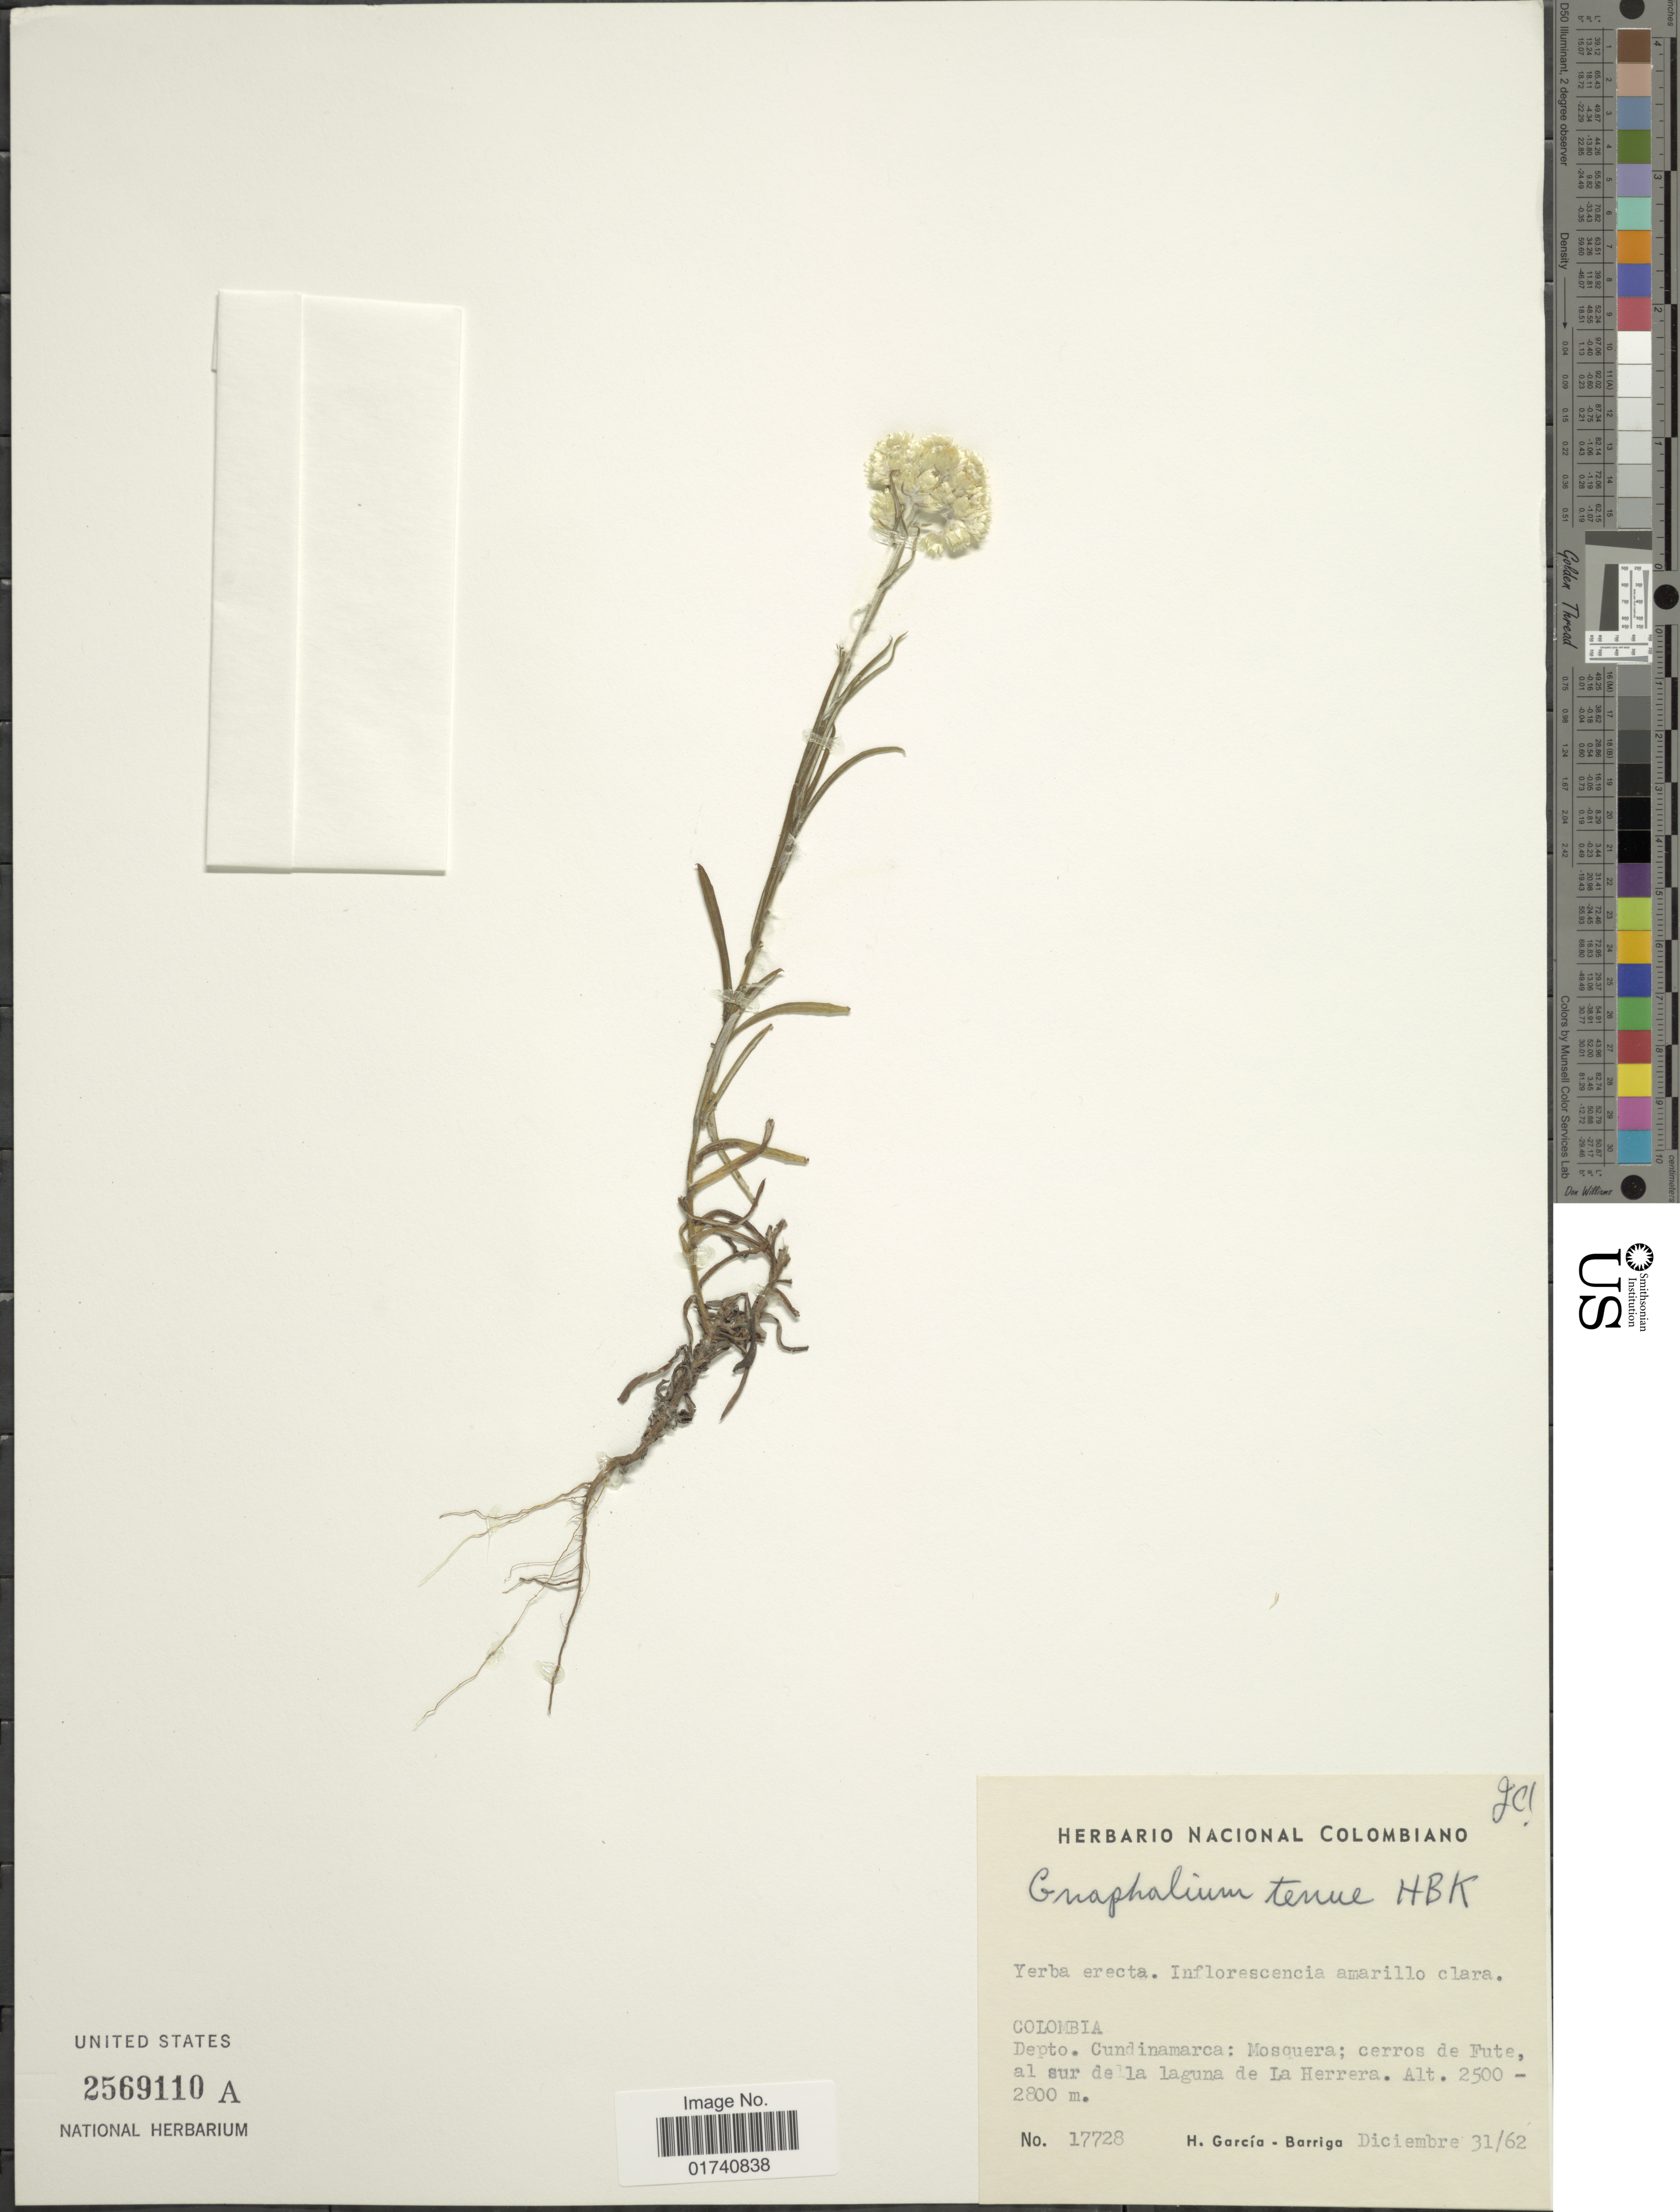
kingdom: Plantae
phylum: Tracheophyta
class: Magnoliopsida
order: Asterales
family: Asteraceae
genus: Pseudognaphalium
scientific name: Pseudognaphalium viscosum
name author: (Kunth) Anderb.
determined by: Nesom, Guy L.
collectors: H. García Barriga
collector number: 17728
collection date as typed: Transcribed d/m/y: 31/12/62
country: Colombia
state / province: Cundinamarca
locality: Depto. Cundinamarca: Nosquera; cerros de Fute, al sur de la Laguna de La Herrera.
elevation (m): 2500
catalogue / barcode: US 2569110A